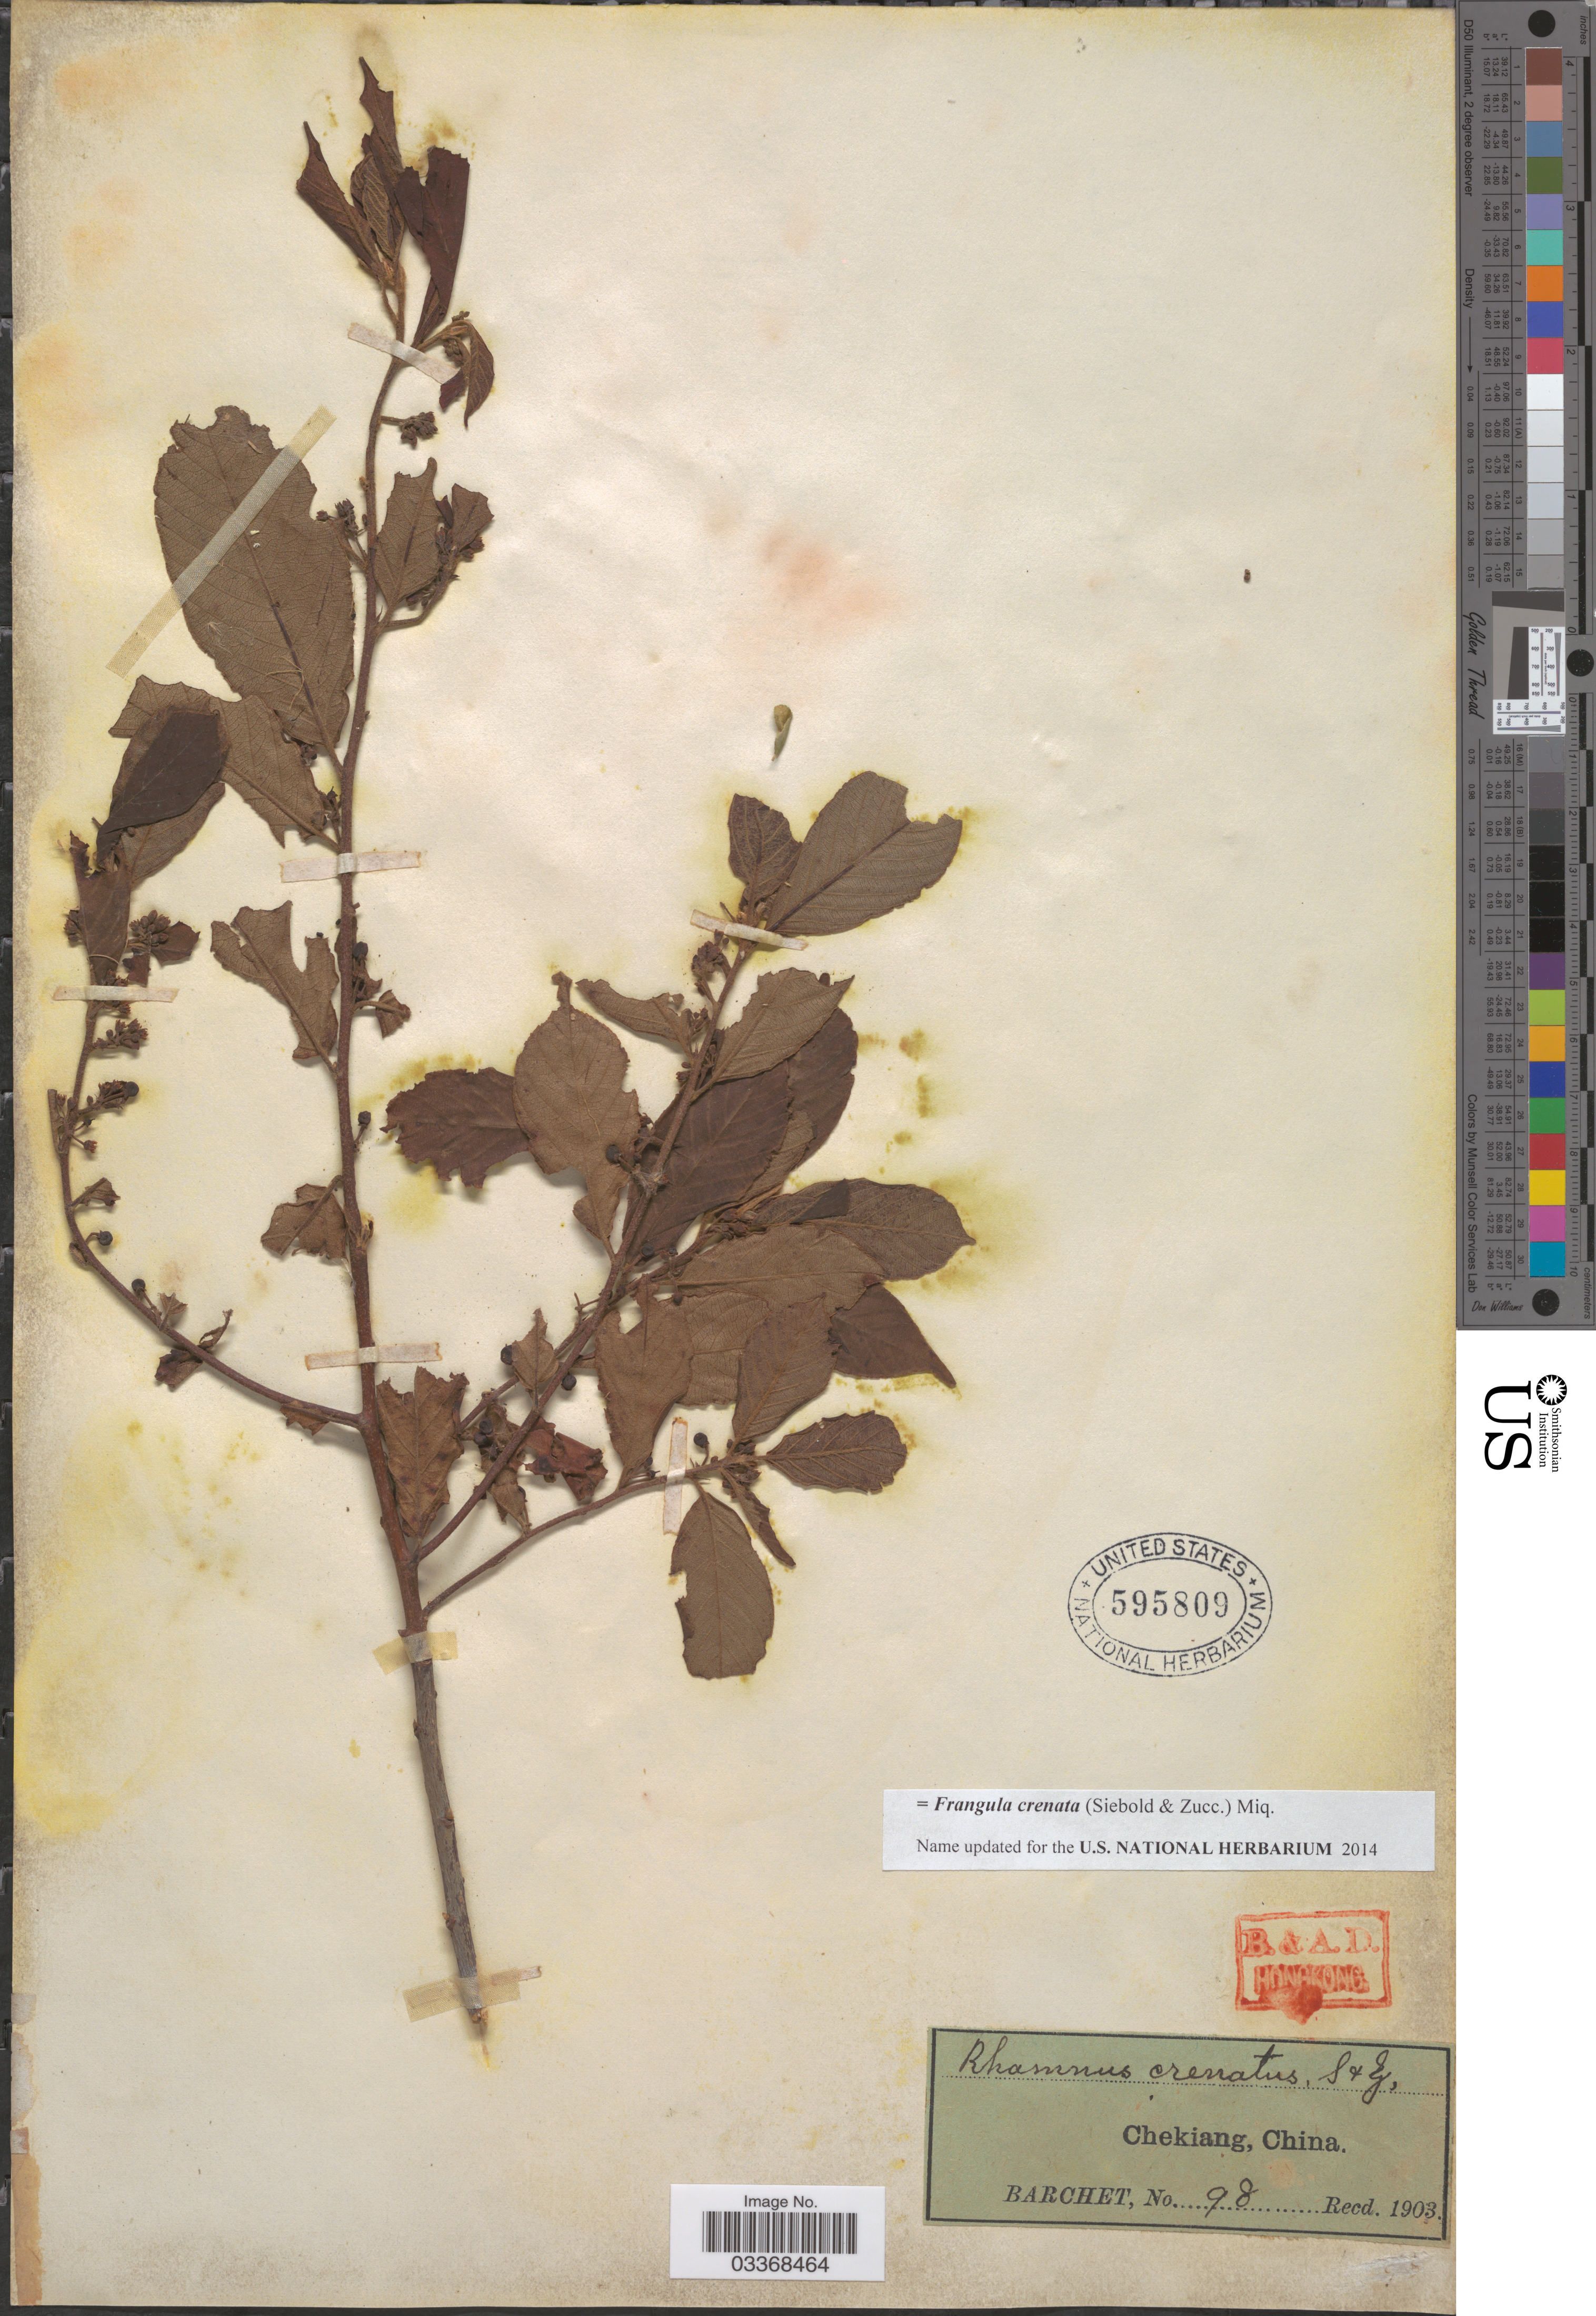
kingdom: Plantae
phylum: Tracheophyta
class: Magnoliopsida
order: Rosales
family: Rhamnaceae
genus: Frangula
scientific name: Frangula crenata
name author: (Siebold & Zucc.) Miq.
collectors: Barchet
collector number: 98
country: China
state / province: Zhejiang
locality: Chekiang.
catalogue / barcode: US 595809